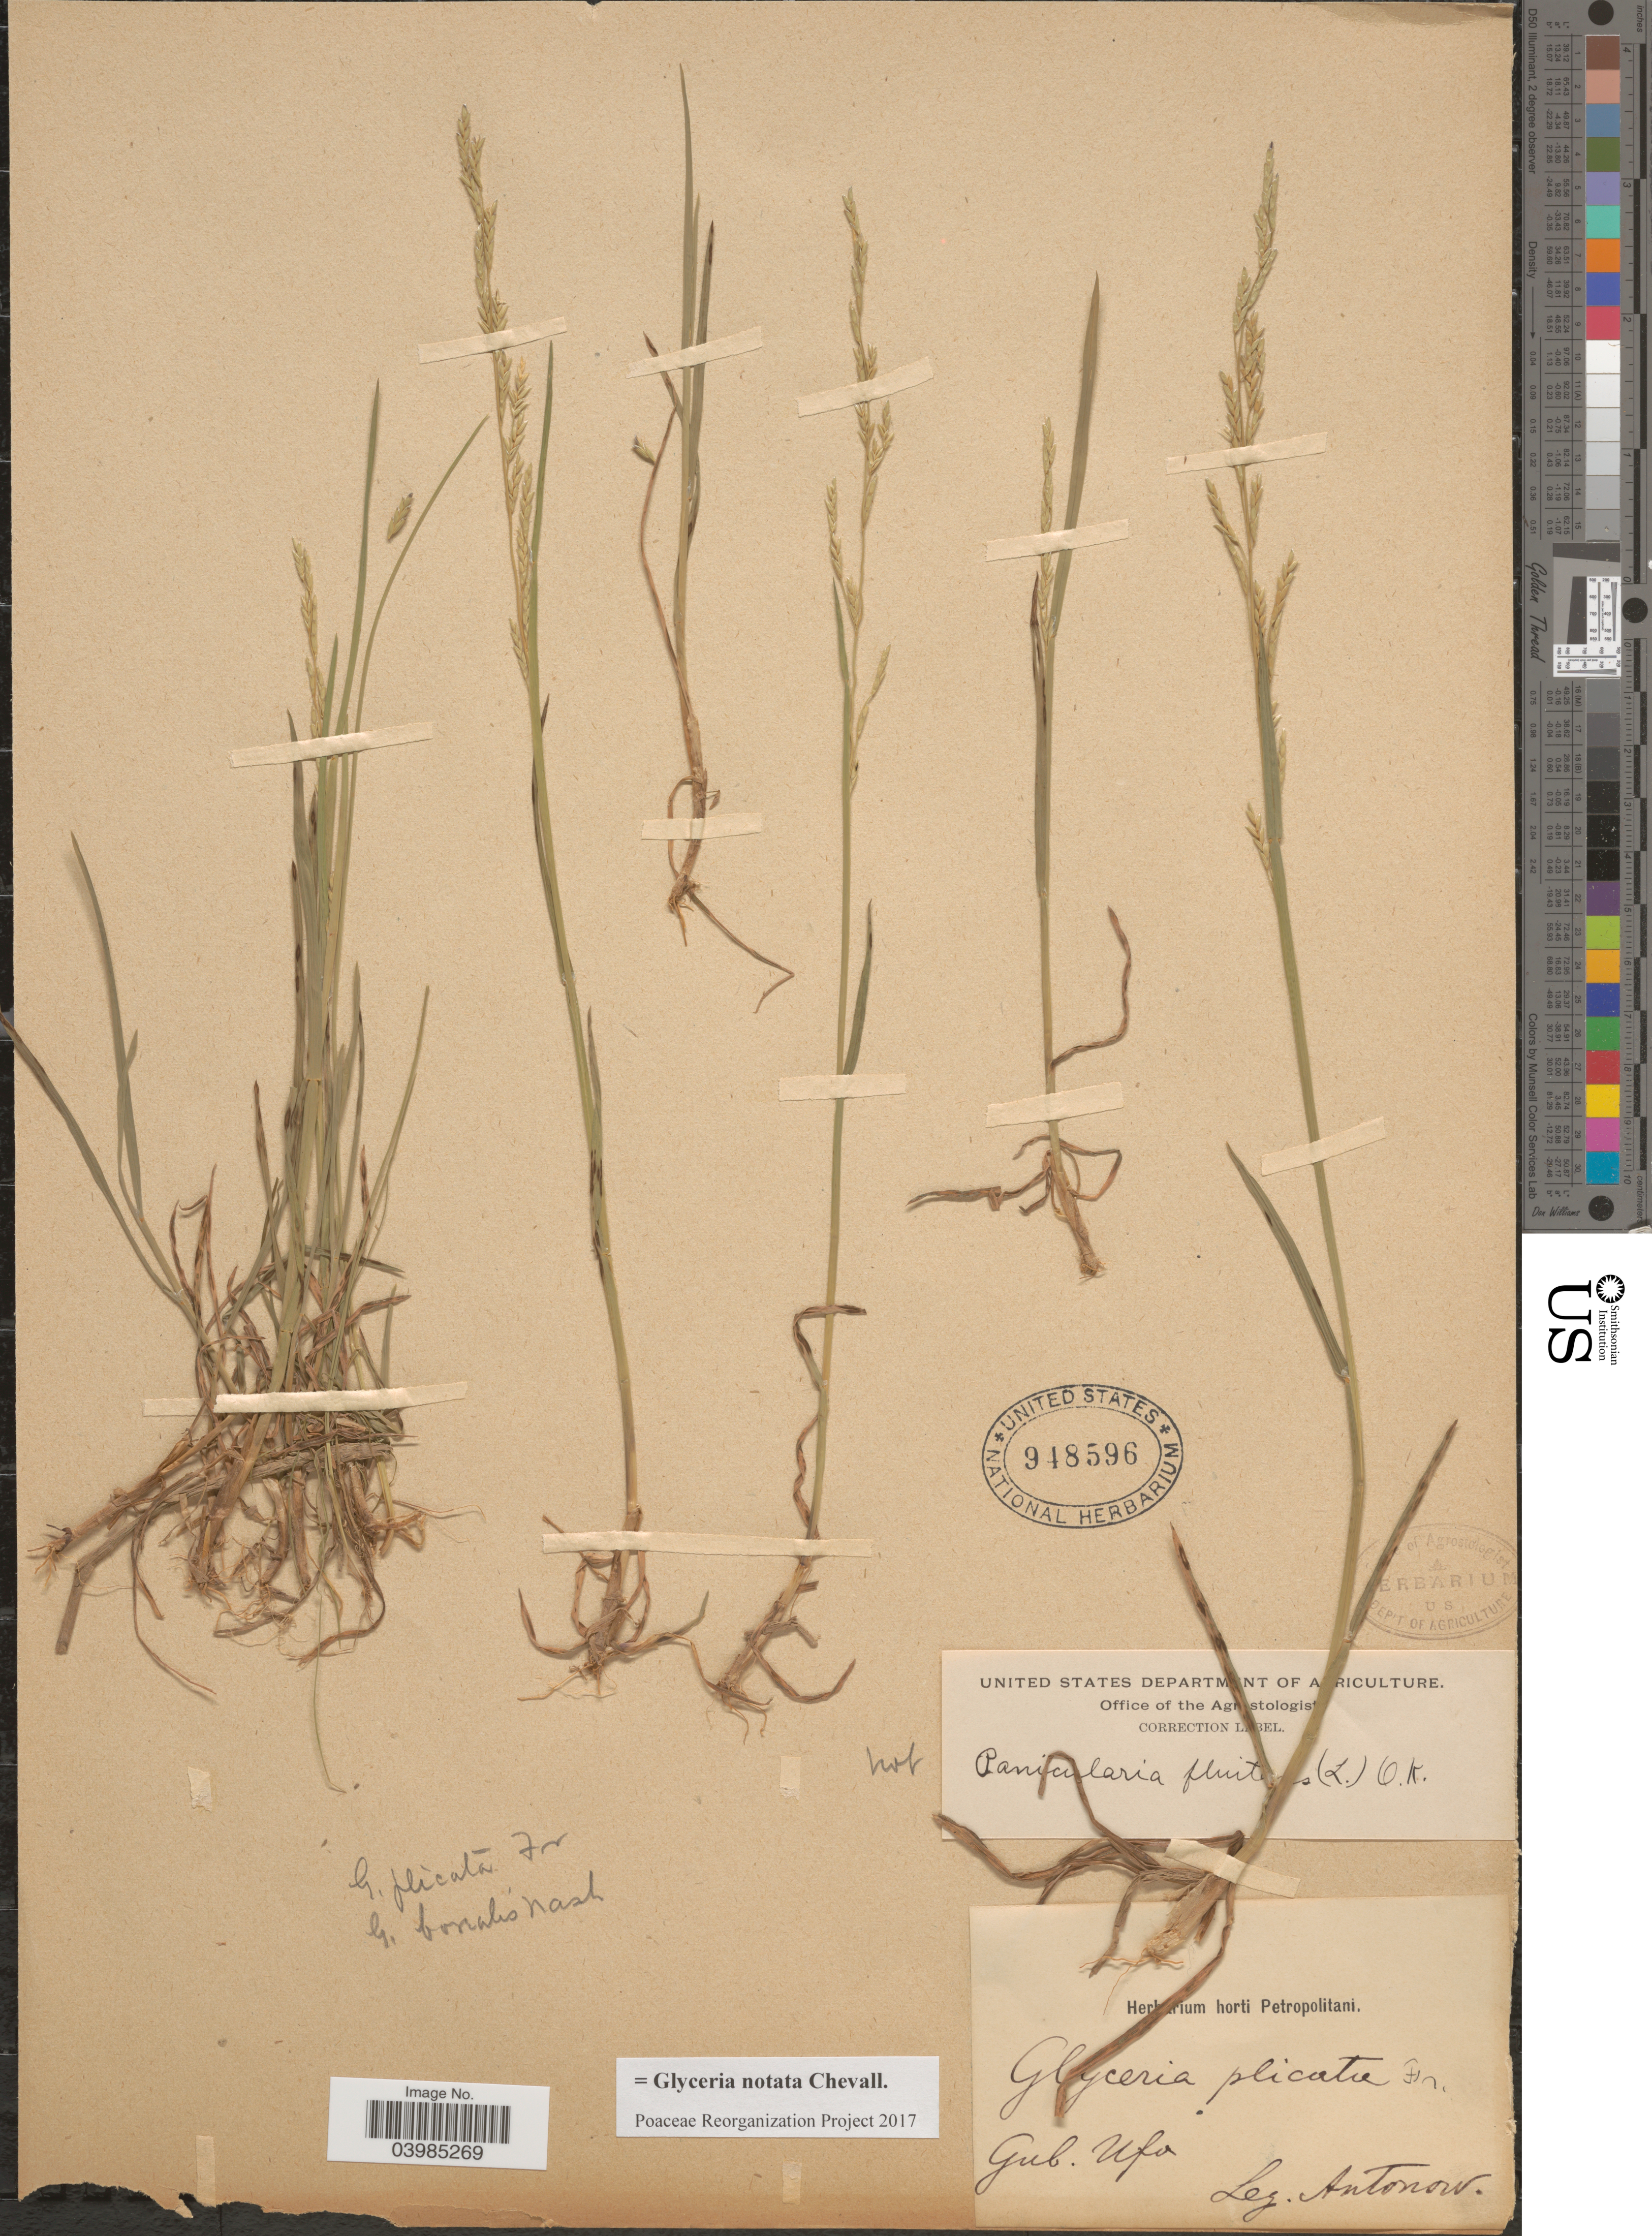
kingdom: Plantae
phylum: Tracheophyta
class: Liliopsida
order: Poales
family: Poaceae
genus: Glyceria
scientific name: Glyceria notata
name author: Chevall.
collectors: A. Antonow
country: Russian Federation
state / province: Bashkortostan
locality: Gub. Ufa.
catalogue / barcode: US 948596